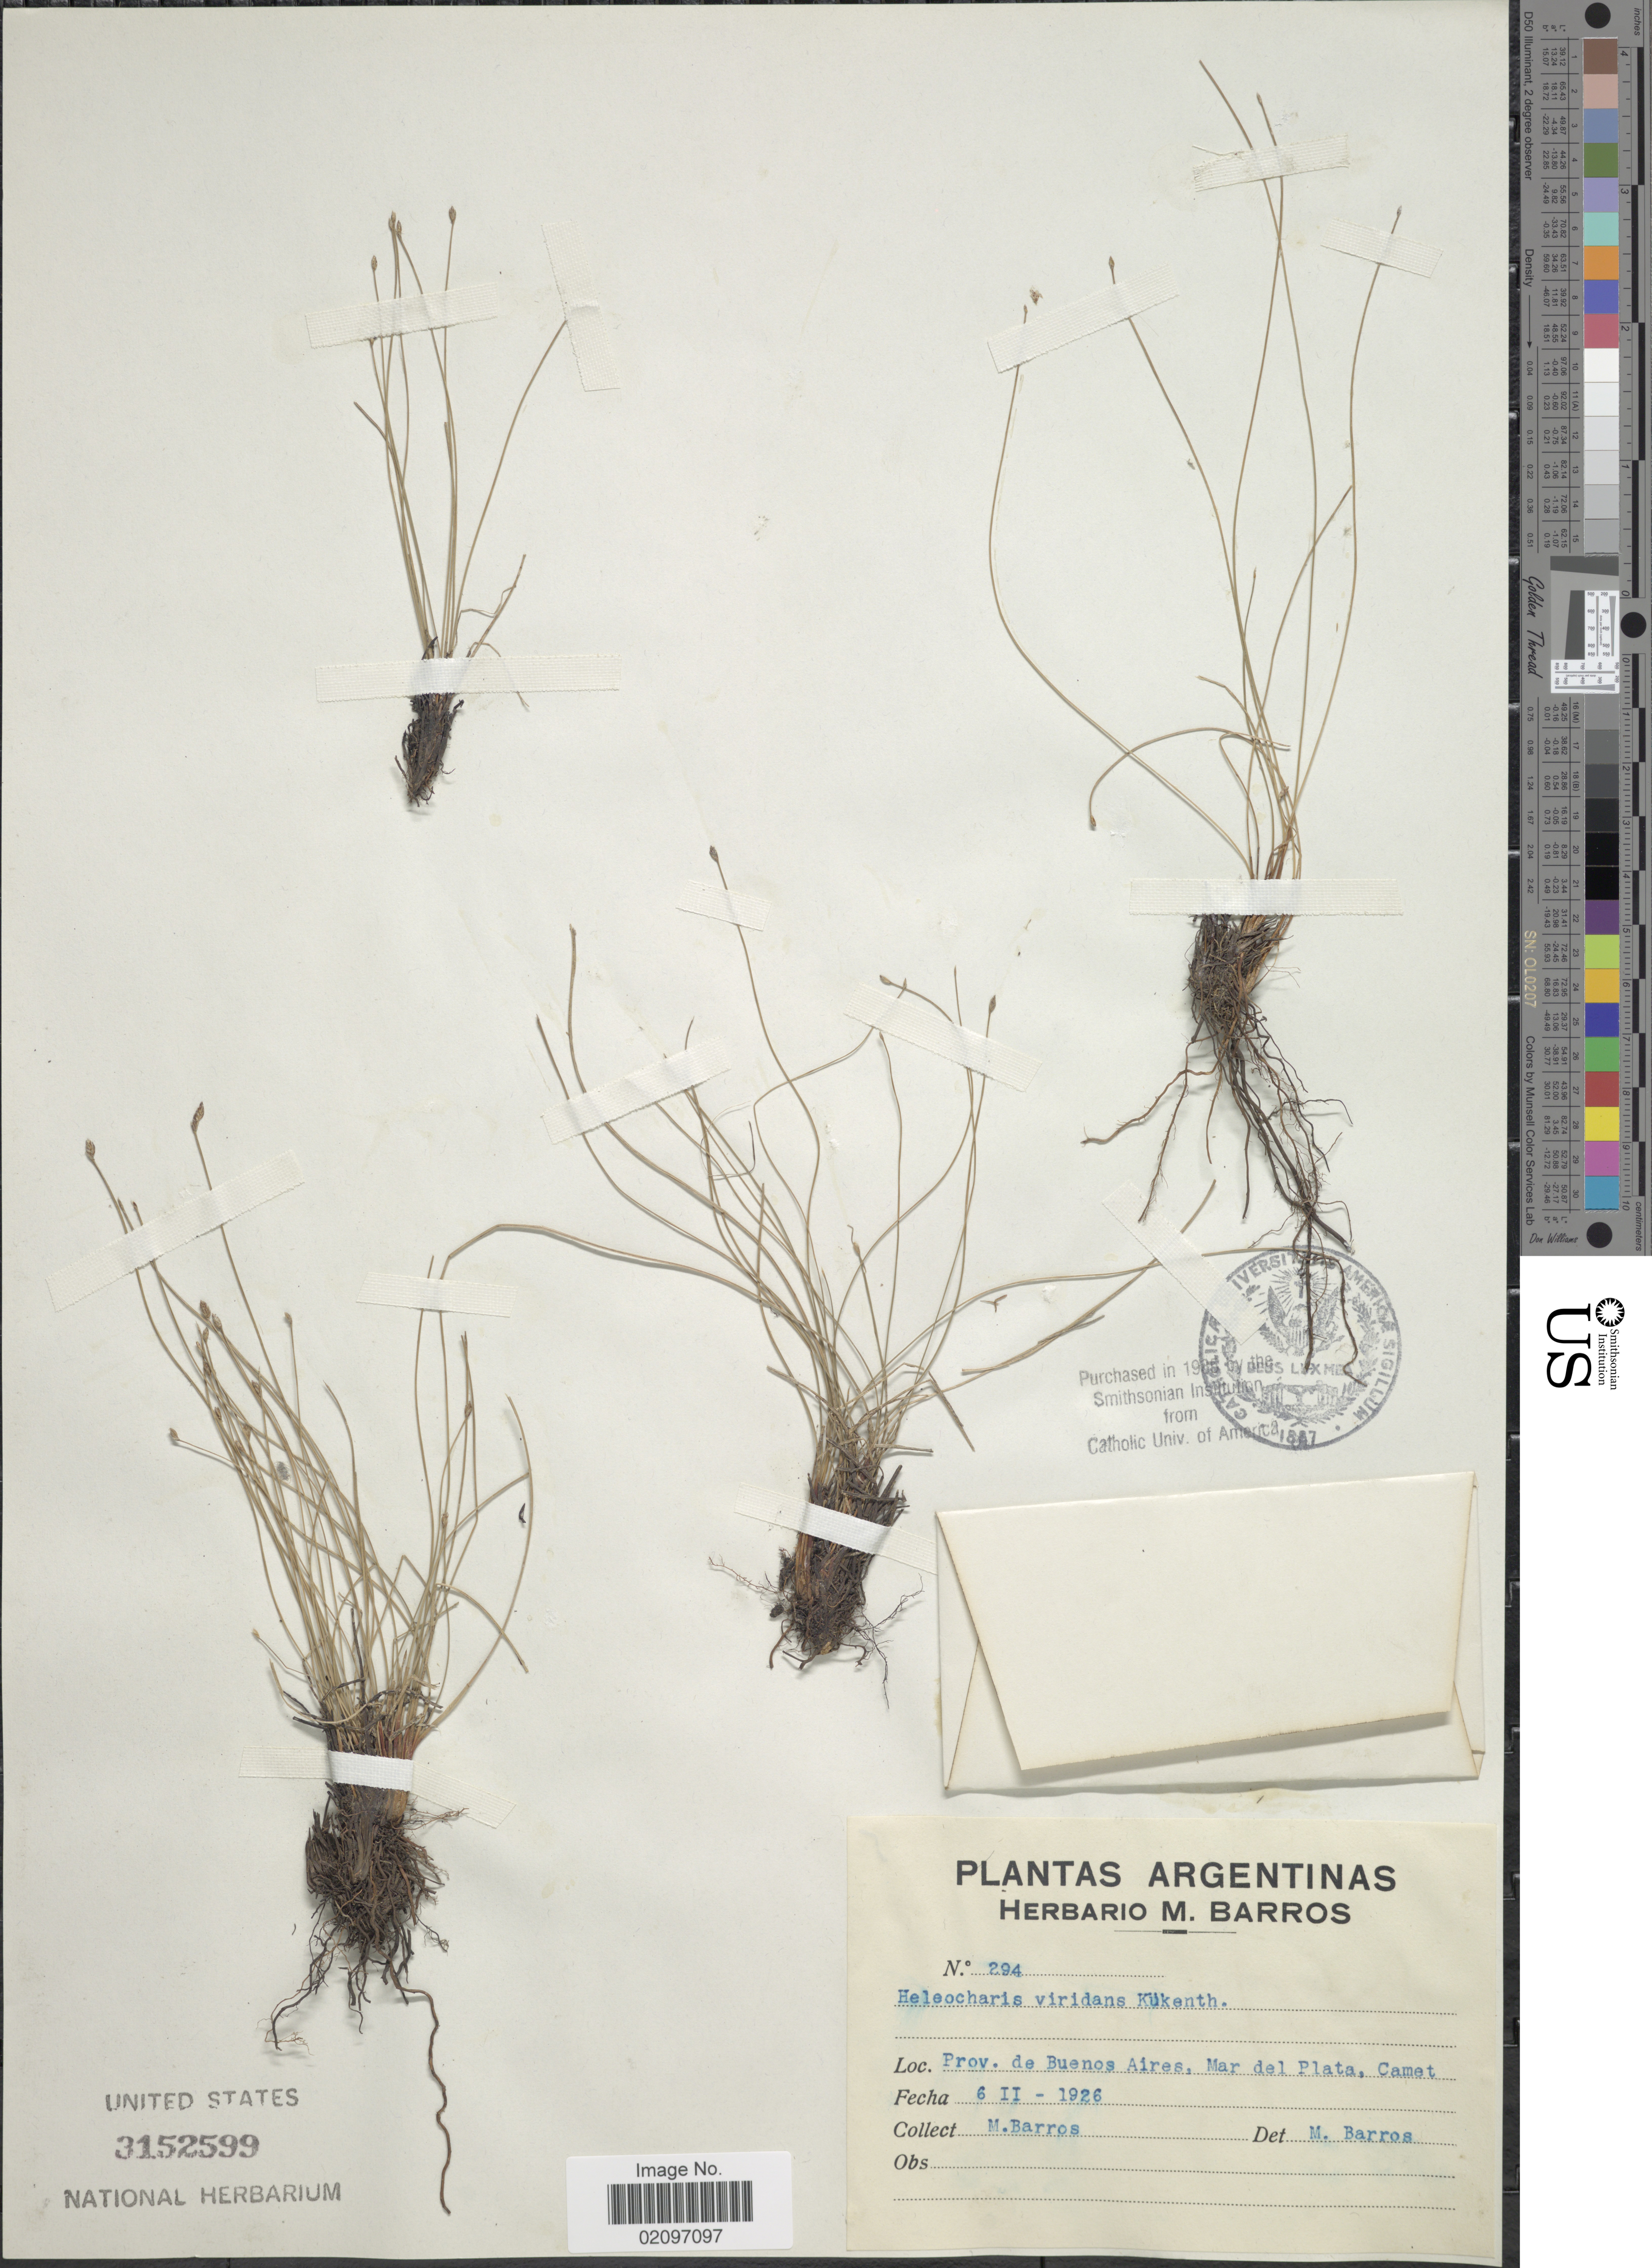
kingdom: Plantae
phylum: Tracheophyta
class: Liliopsida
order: Poales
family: Cyperaceae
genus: Eleocharis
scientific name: Eleocharis viridans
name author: Kük. ex Osten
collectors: M. Barros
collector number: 294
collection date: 1926-02-06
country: Argentina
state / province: Buenos Aires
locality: Prov. de Buenos Aires, Mar del Plata, Camet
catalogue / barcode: US 3152599